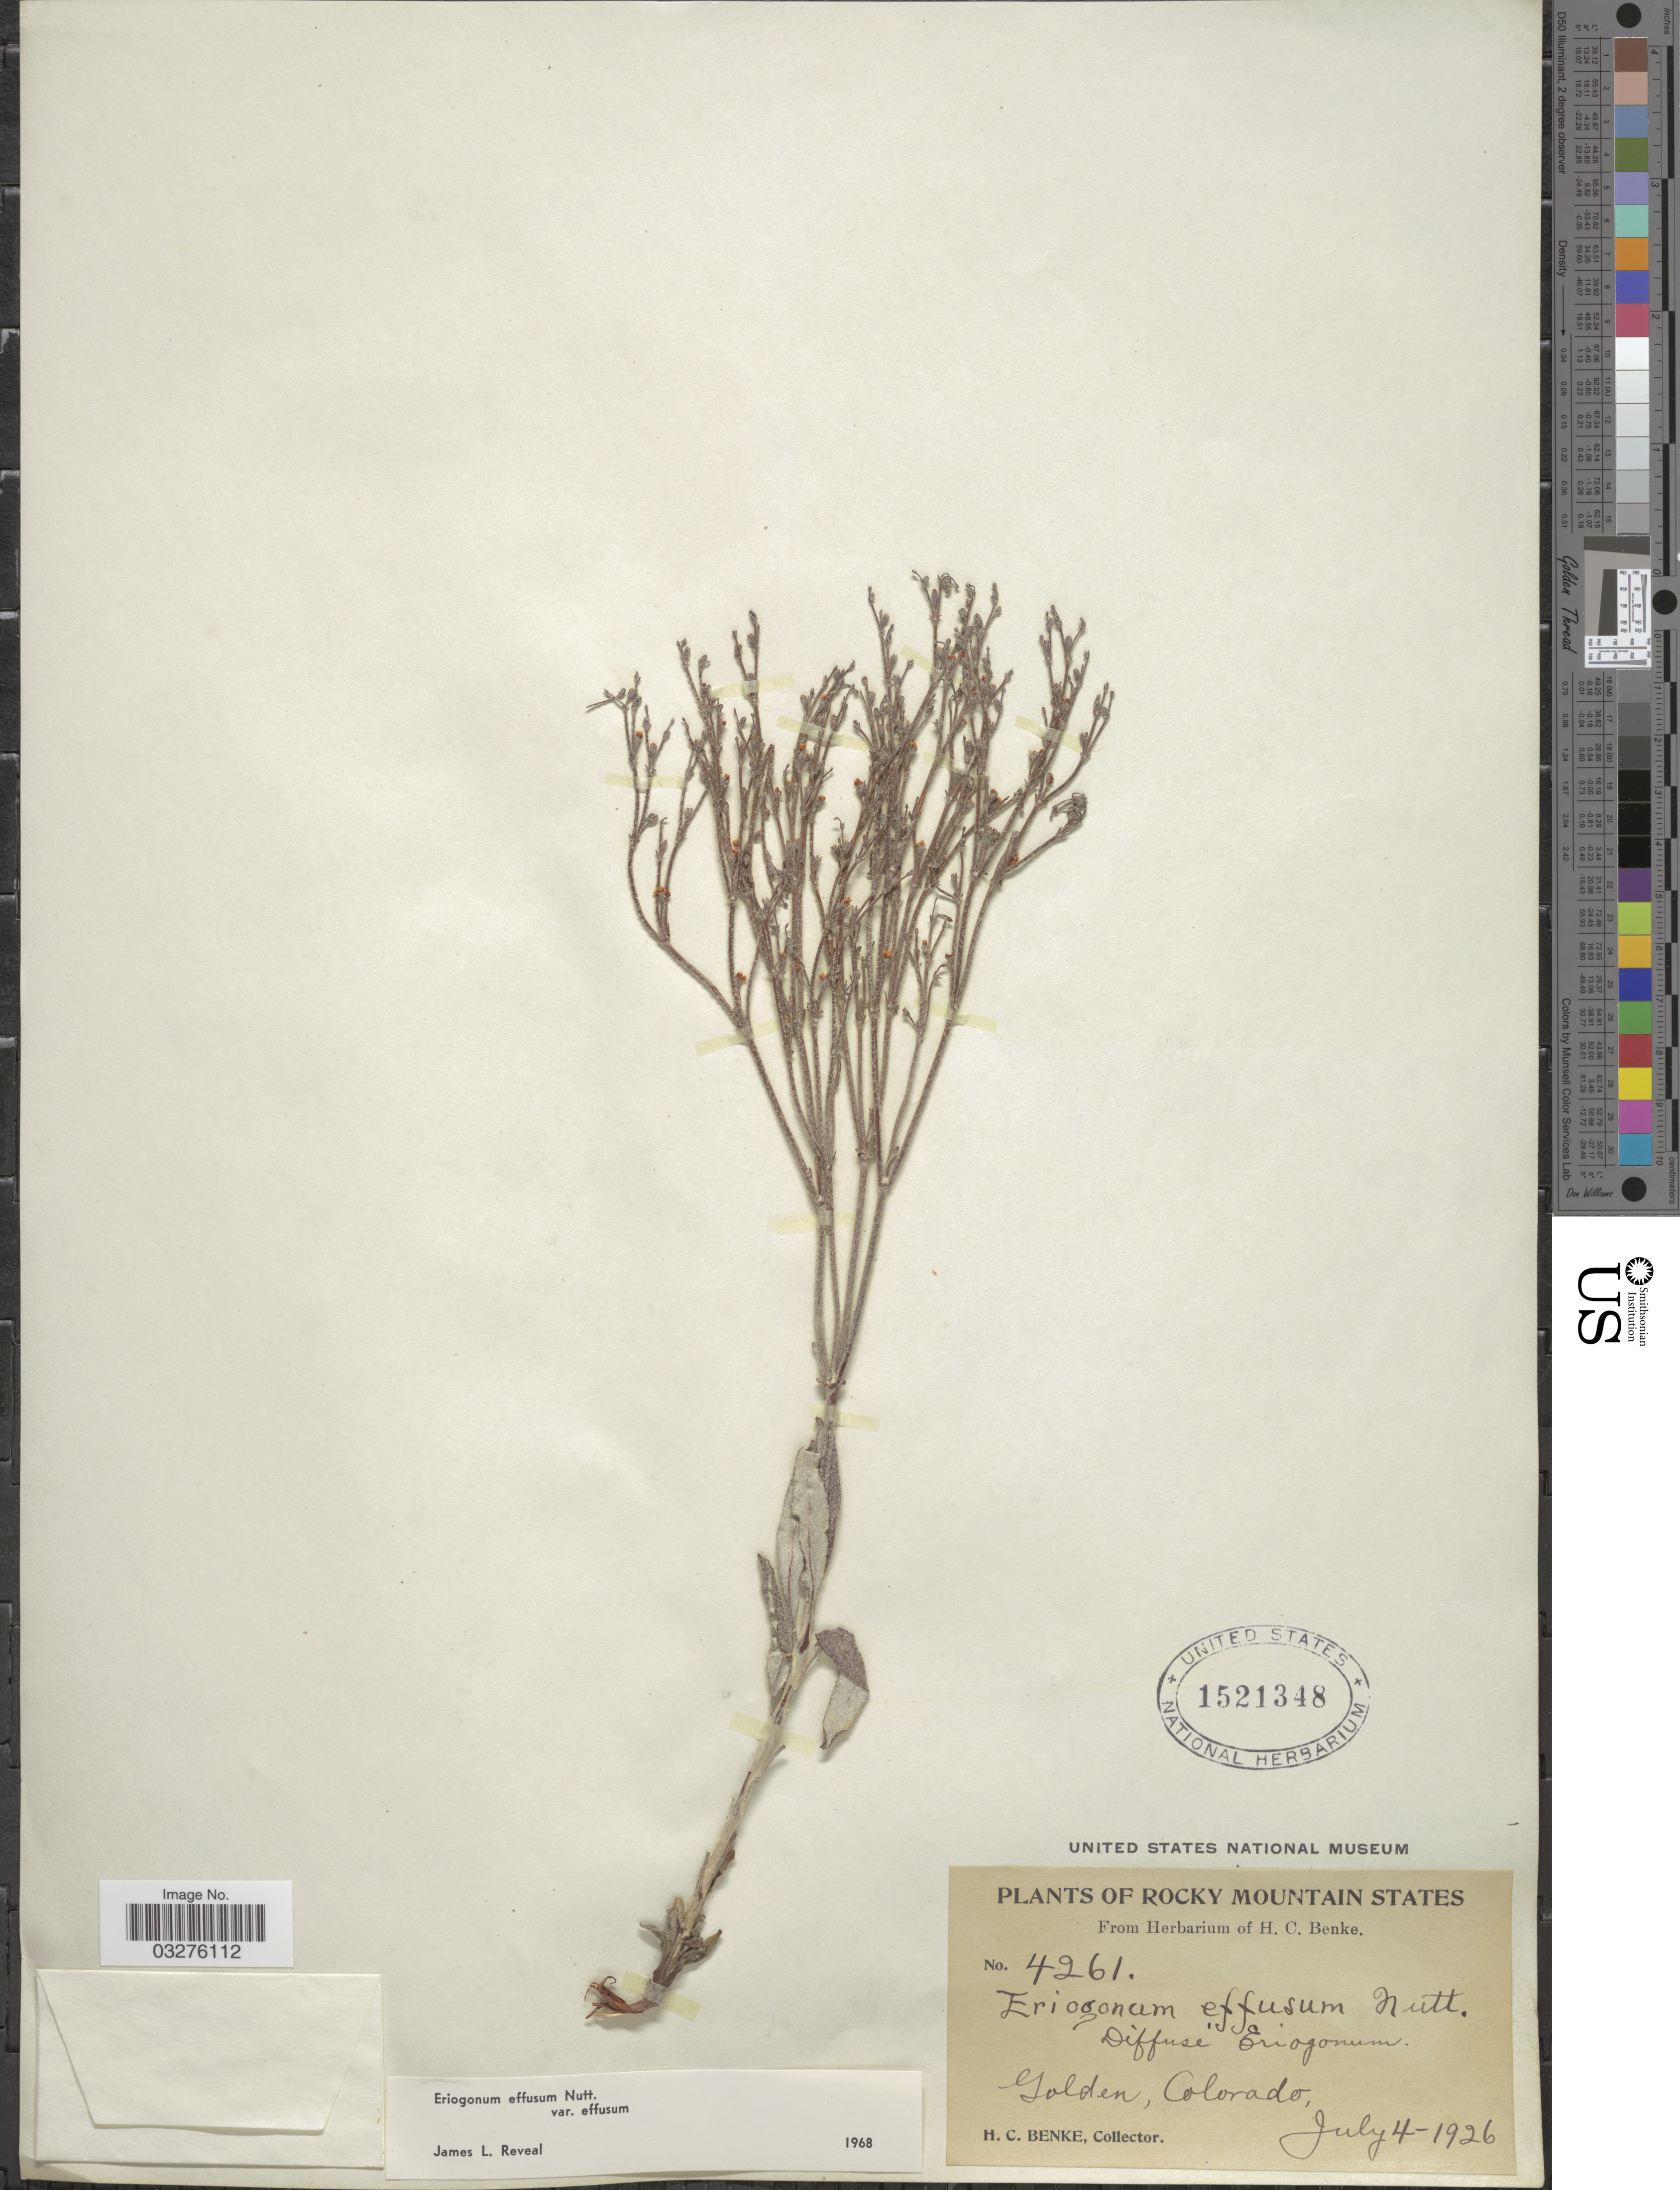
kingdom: Plantae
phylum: Tracheophyta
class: Magnoliopsida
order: Caryophyllales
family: Polygonaceae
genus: Eriogonum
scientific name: Eriogonum effusum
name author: Nutt.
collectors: H. Benke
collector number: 4261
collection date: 1926-07-04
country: United States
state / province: Colorado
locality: Rocky Mountain States, Golden.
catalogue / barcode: US 1521348